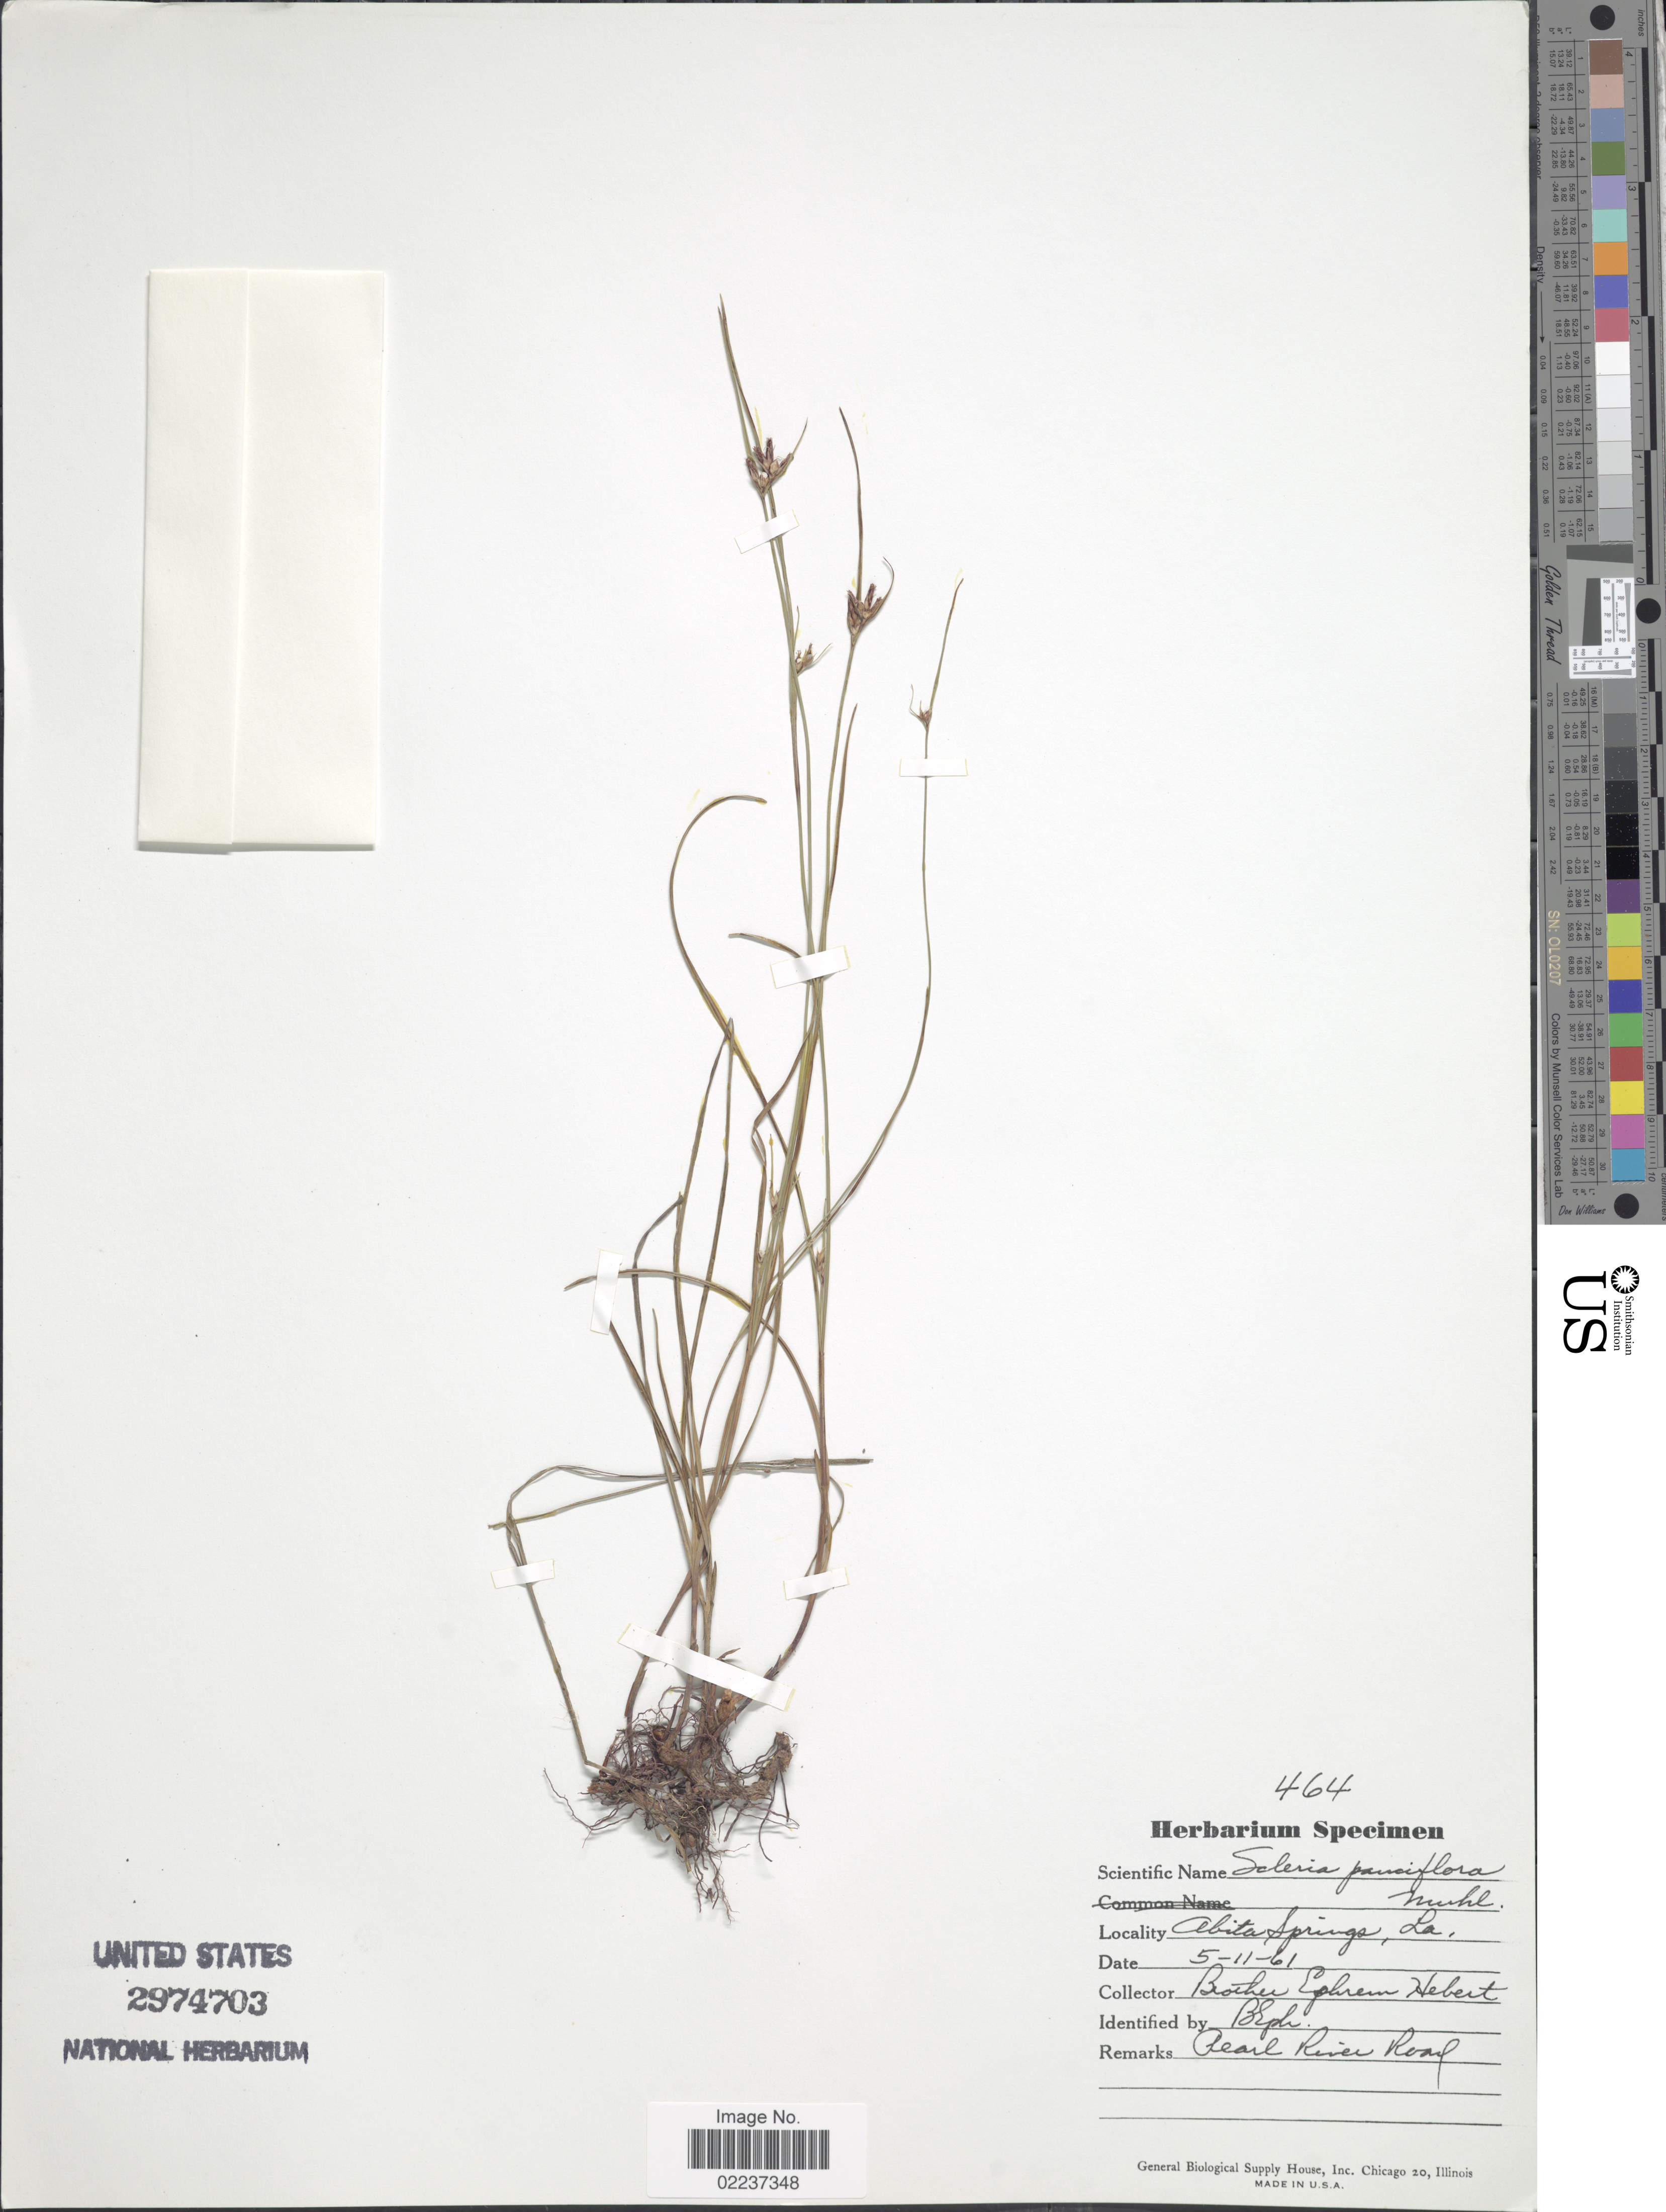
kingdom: Plantae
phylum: Tracheophyta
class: Liliopsida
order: Poales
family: Cyperaceae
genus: Scleria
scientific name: Scleria pauciflora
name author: Muhl. ex Willd.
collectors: E. Hebert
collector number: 464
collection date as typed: Transcribed d/m/y: 11/5/61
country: United States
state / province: Louisiana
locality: Abita Springs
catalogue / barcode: US 2974703